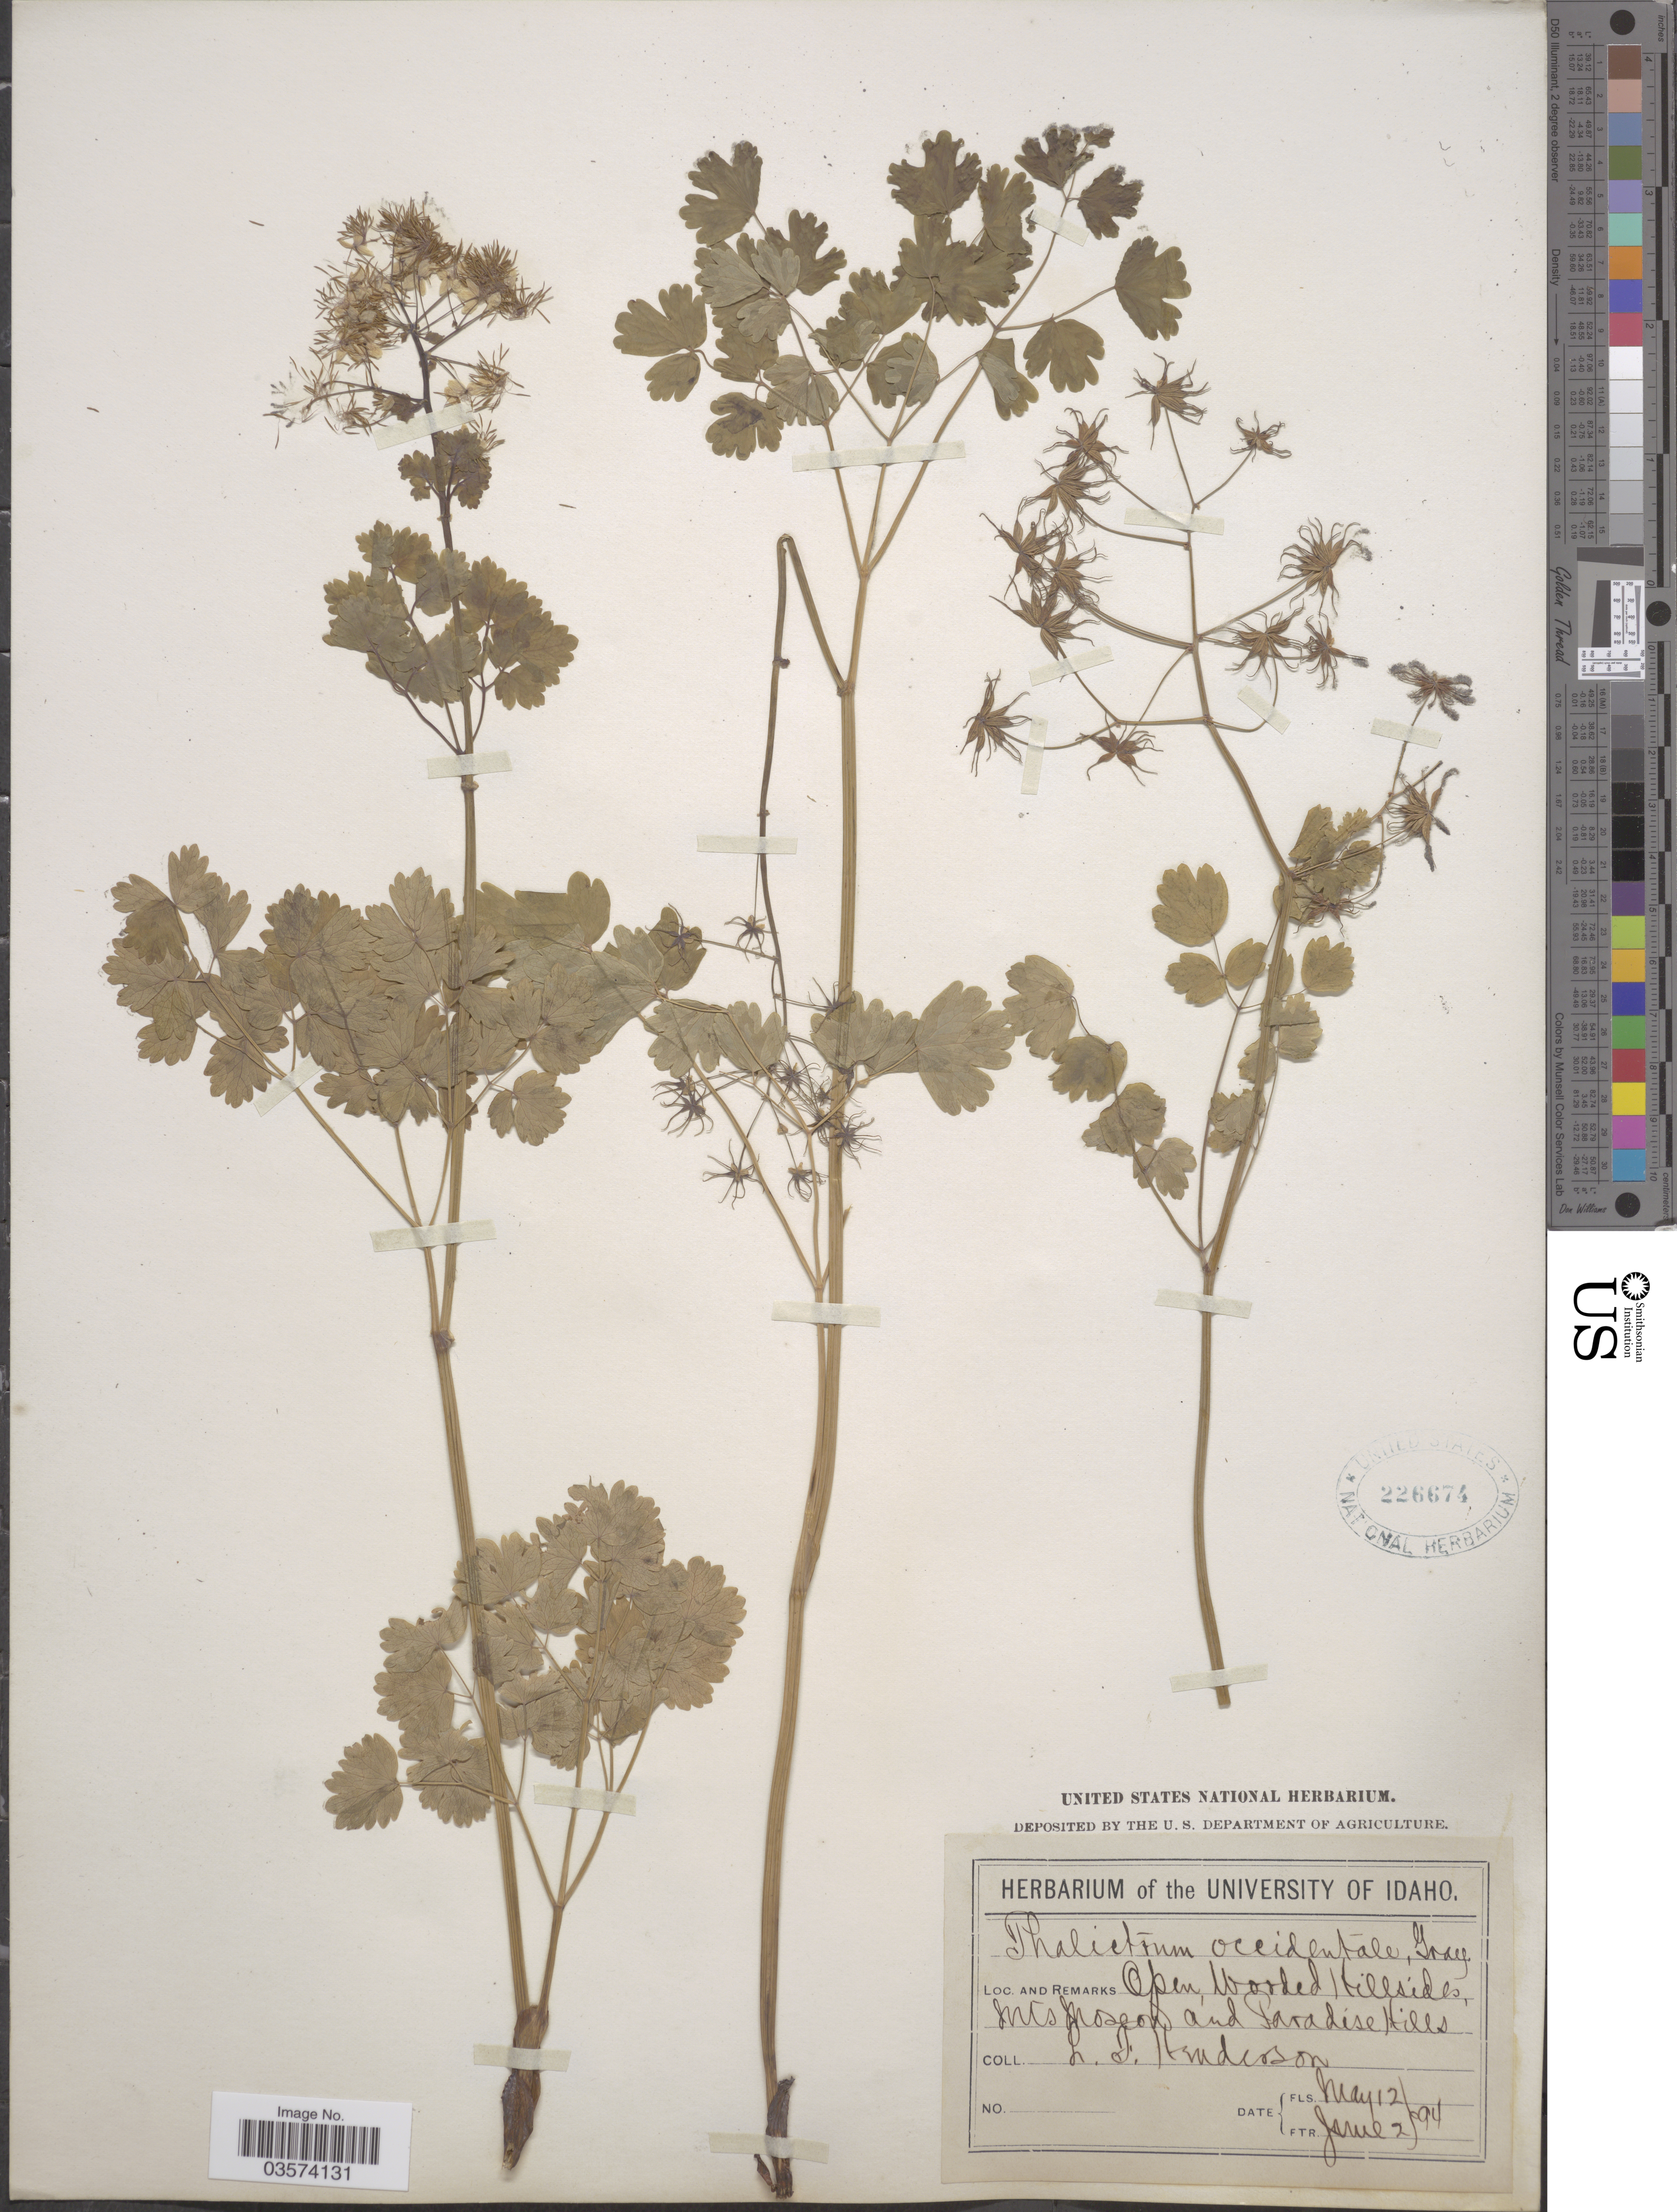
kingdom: Plantae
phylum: Tracheophyta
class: Magnoliopsida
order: Ranunculales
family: Ranunculaceae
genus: Thalictrum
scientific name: Thalictrum occidentale var. palousense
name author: H. St. John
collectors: L. Henderson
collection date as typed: Transcribed d/m/y: 12/5/94 to 2/6/94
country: United States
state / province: Idaho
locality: Mts Moscow and Paradise Hills.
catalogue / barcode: US 226674